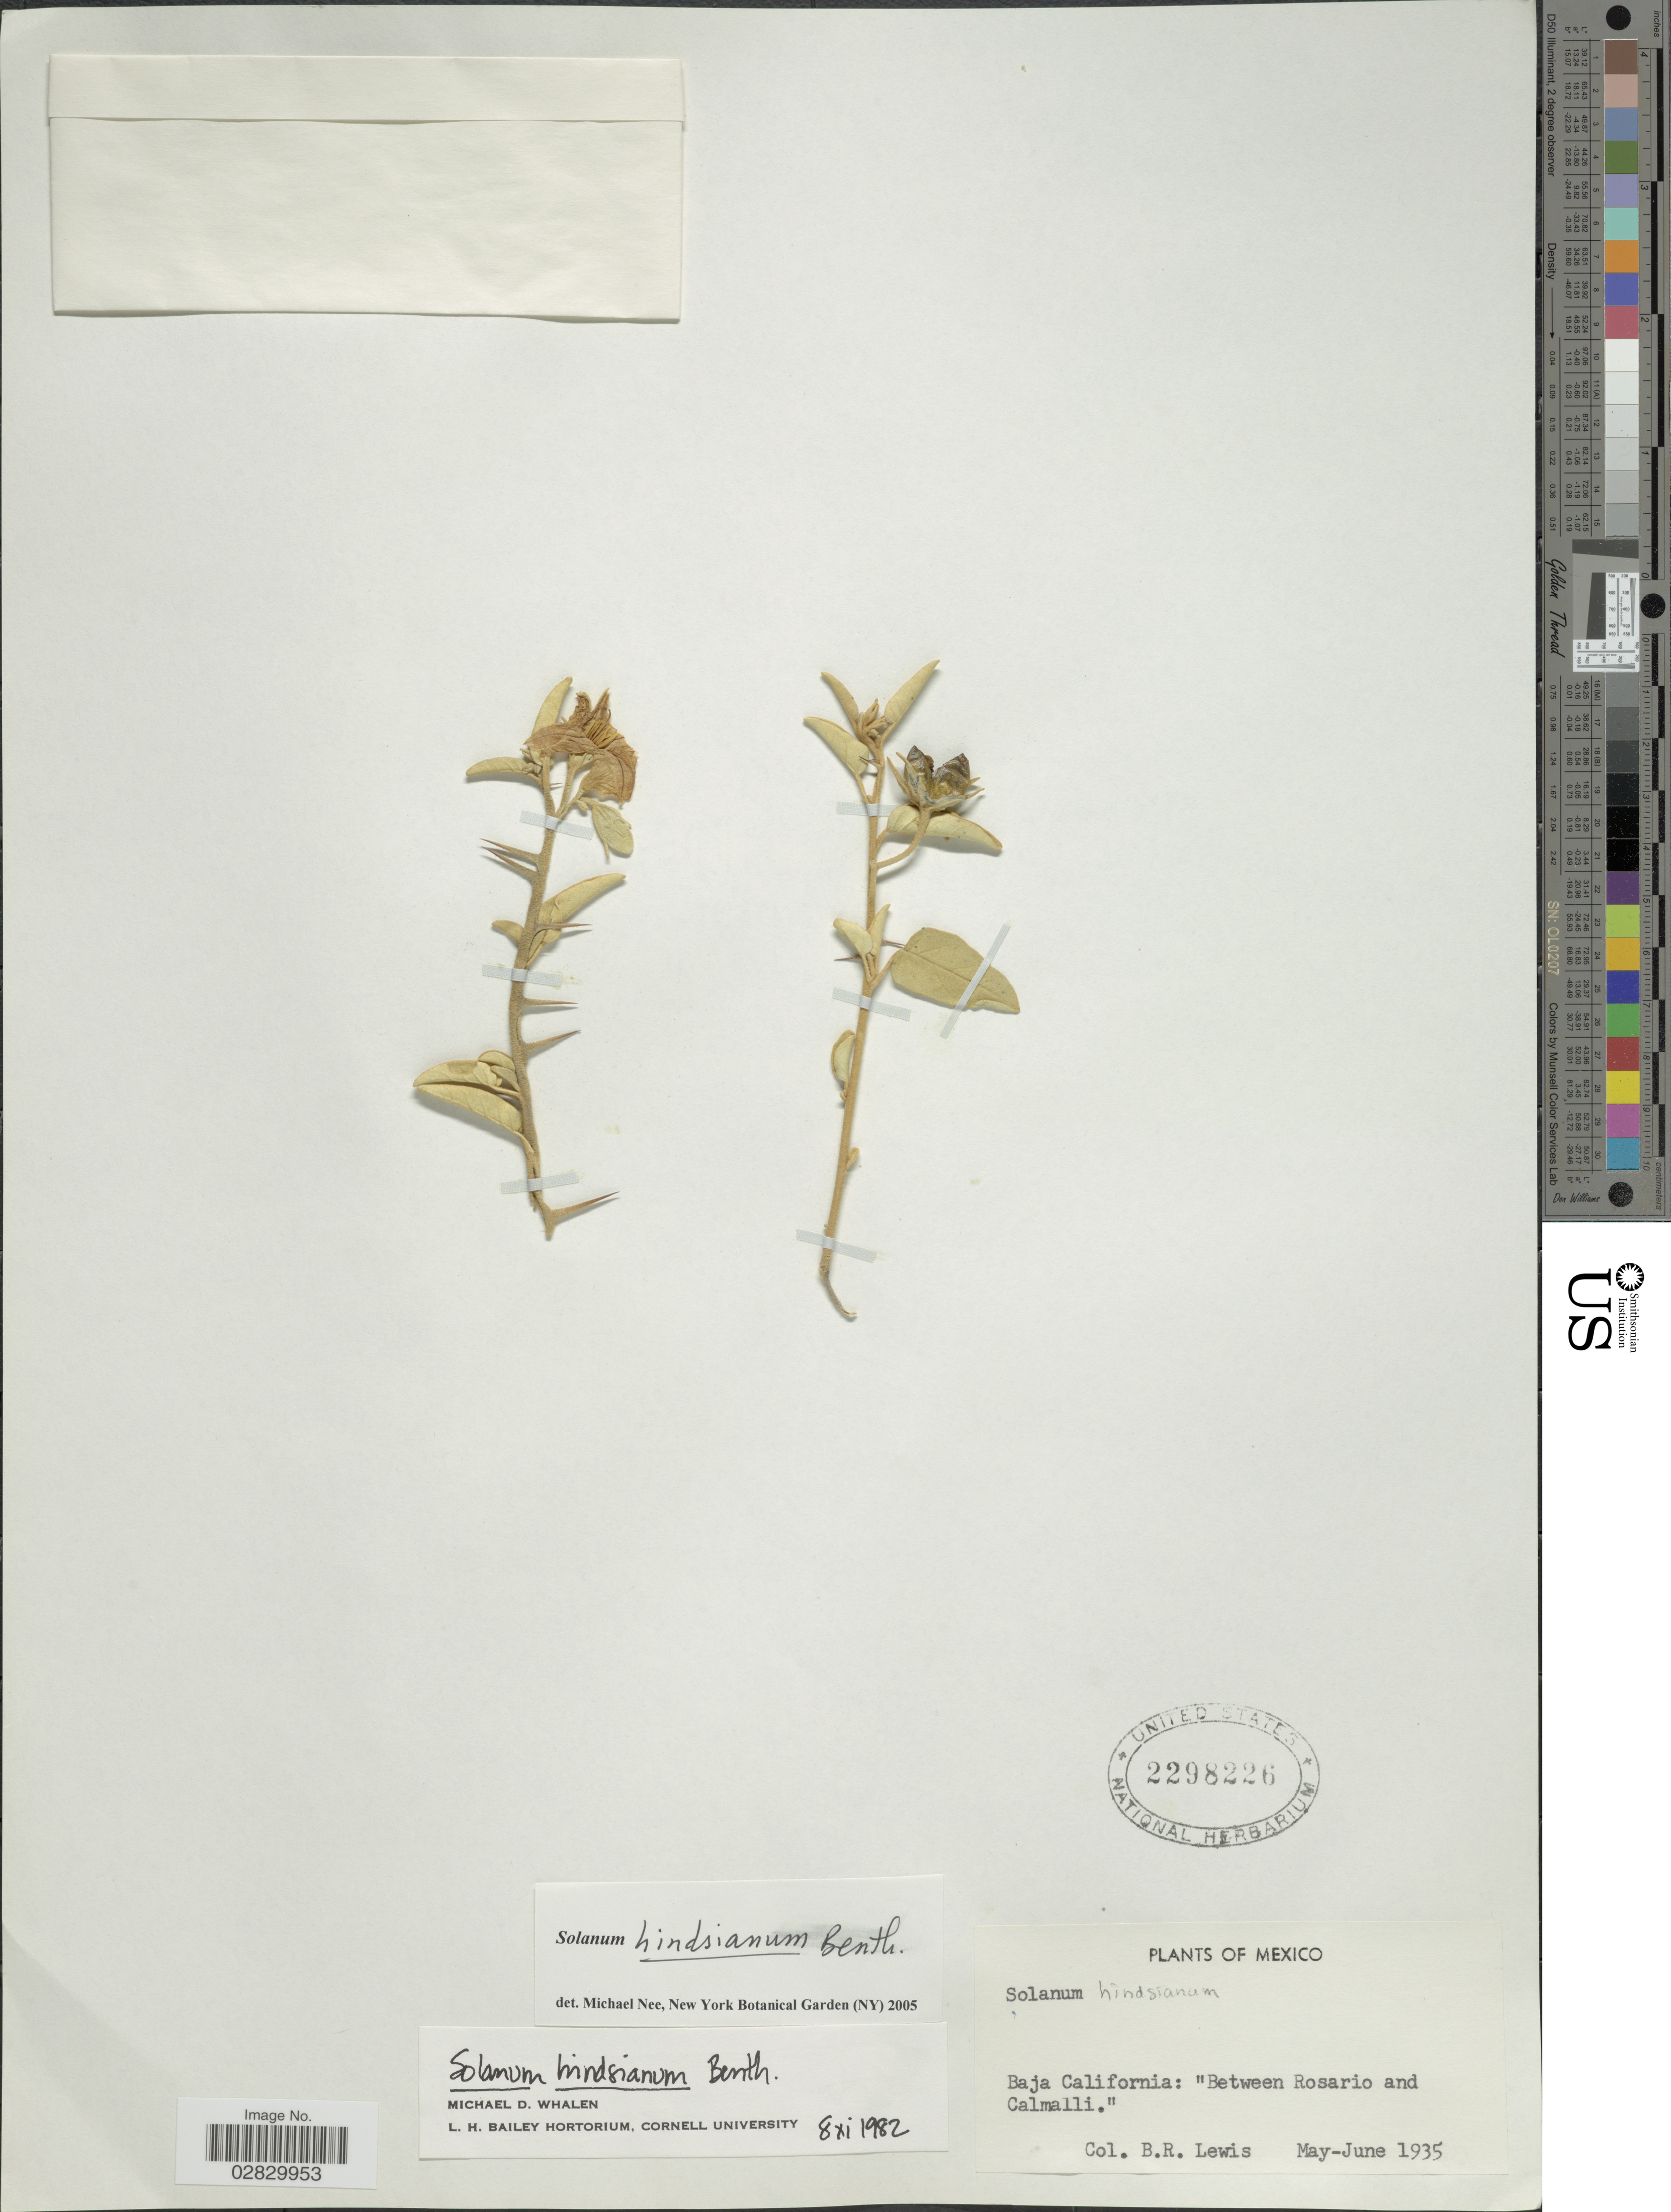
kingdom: Plantae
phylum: Tracheophyta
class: Magnoliopsida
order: Solanales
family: Solanaceae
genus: Solanum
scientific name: Solanum hindsianum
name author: Benth.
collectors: B. R. Lewis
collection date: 1935-05/1935-06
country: Mexico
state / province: Baja California Norte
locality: Between Rosario and Calmalli.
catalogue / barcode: US 2298226